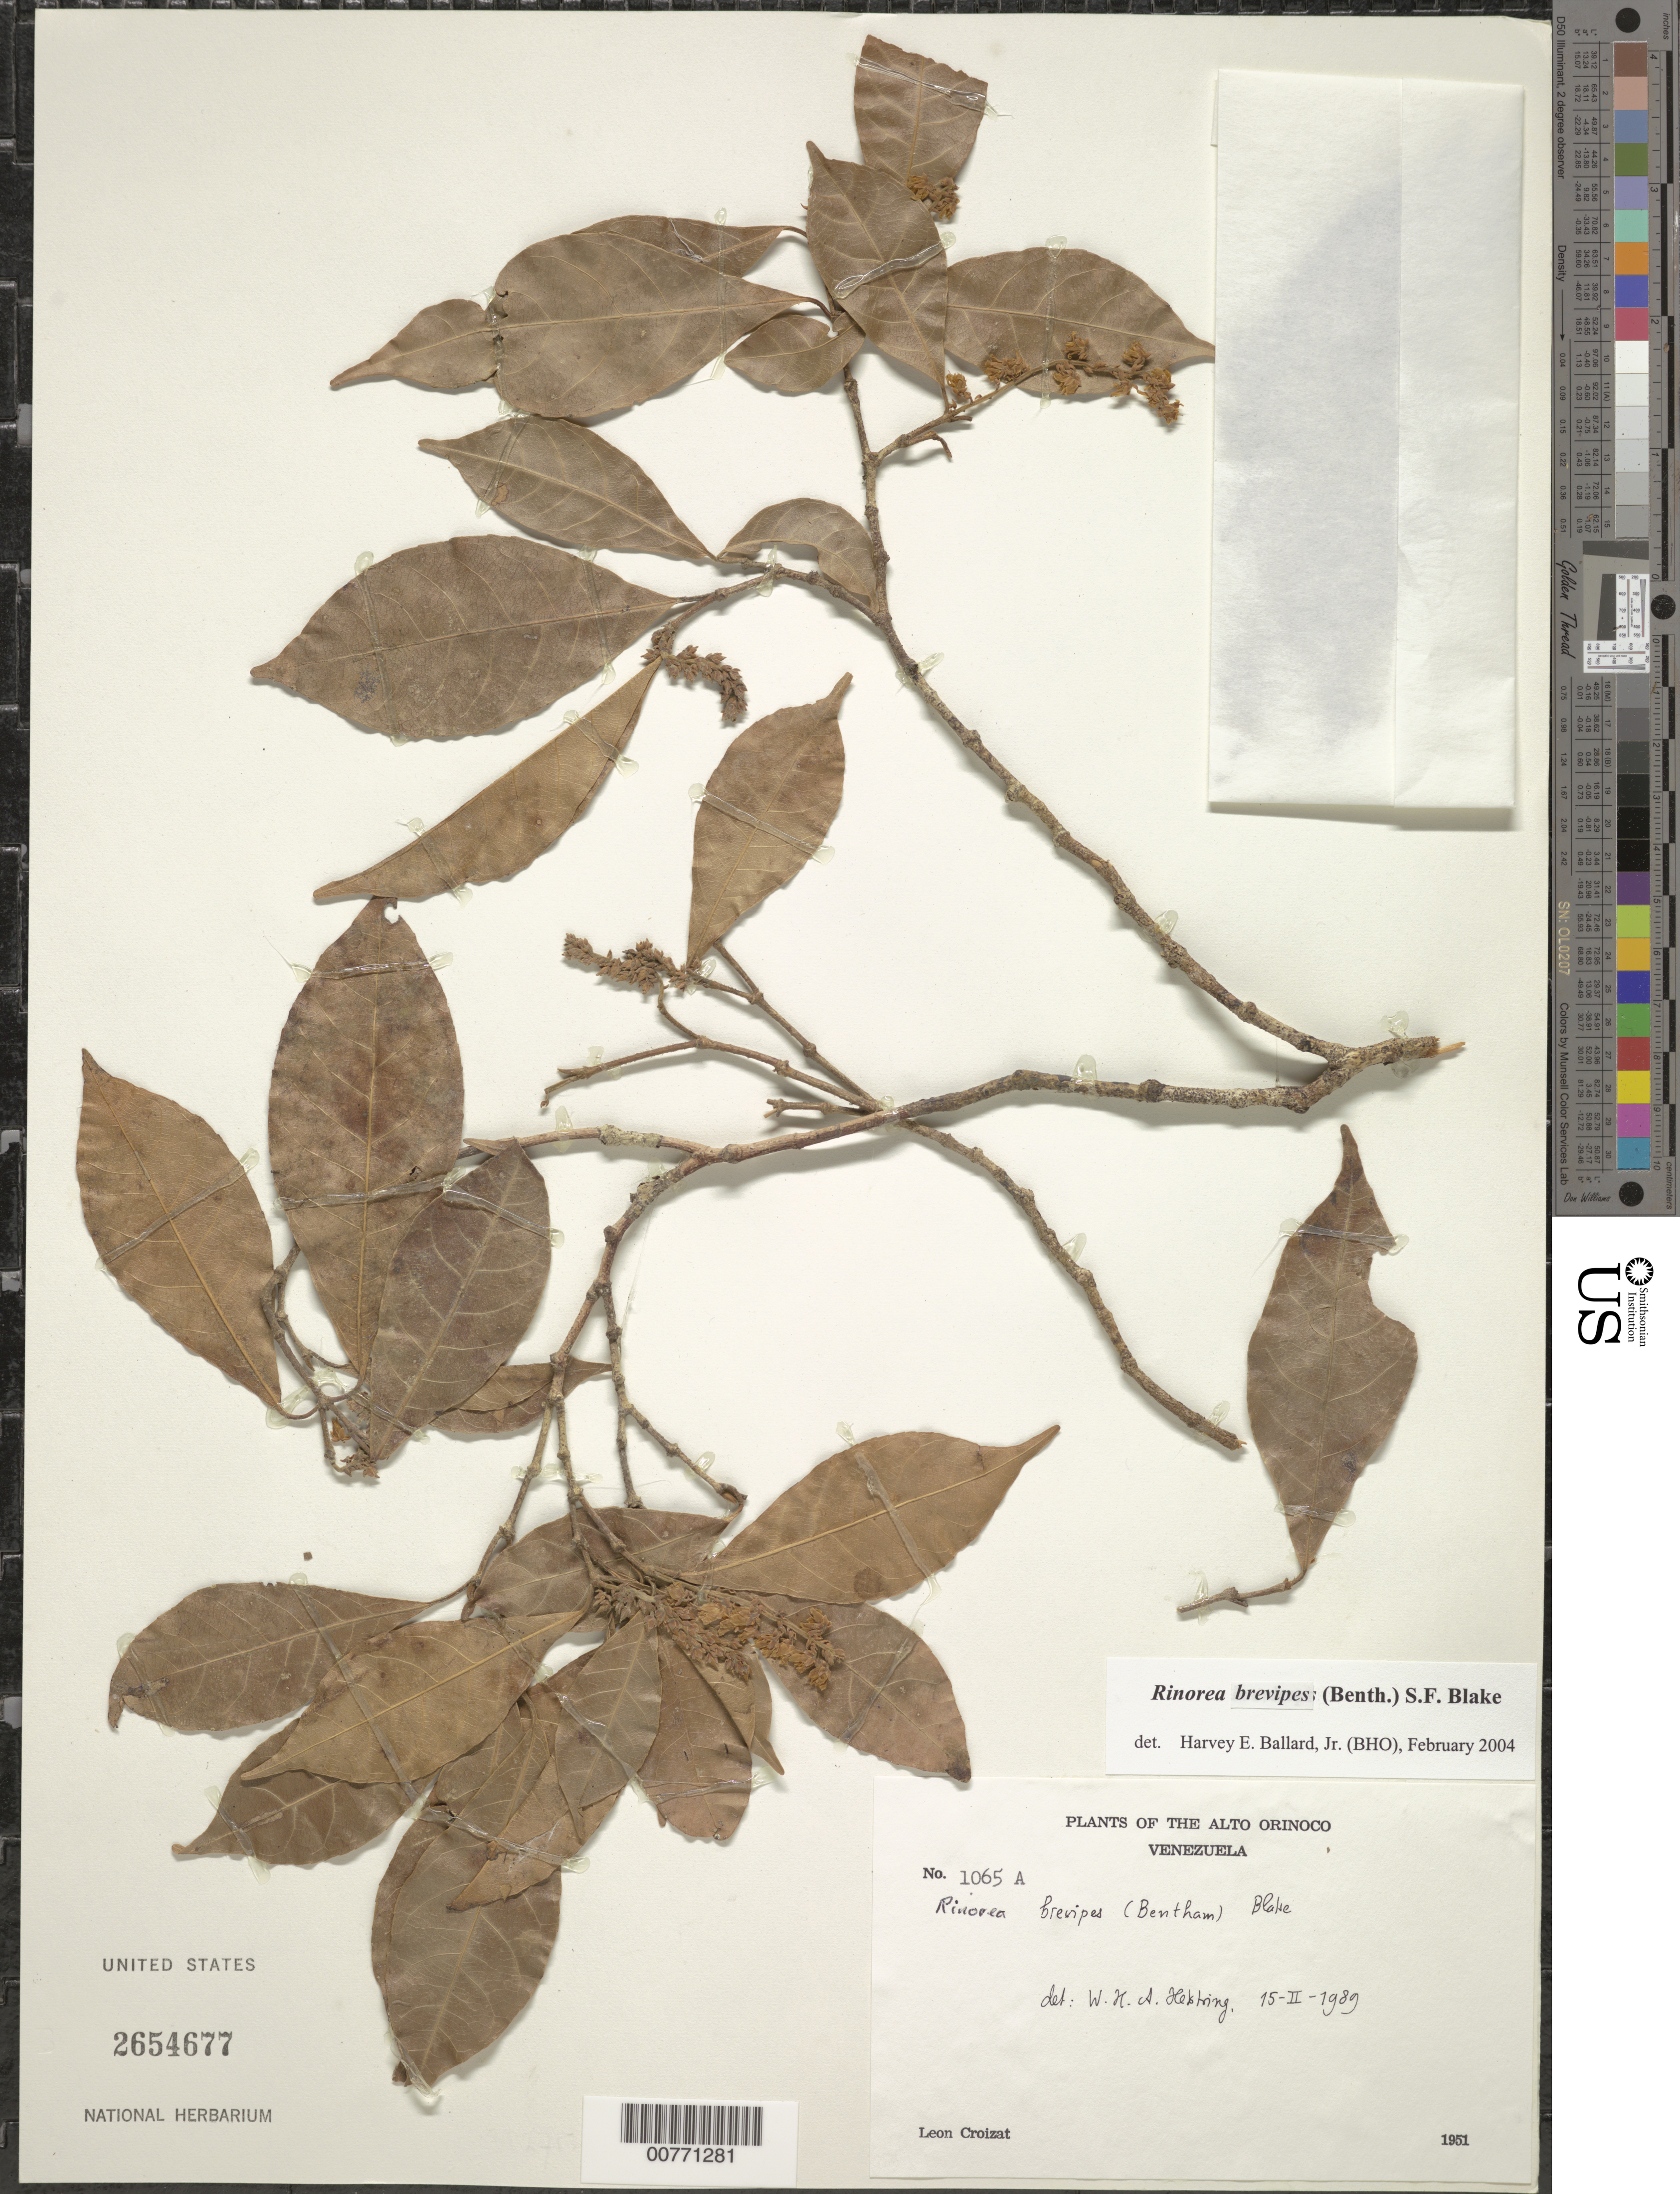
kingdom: Plantae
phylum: Tracheophyta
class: Magnoliopsida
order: Malpighiales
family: Violaceae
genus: Rinorea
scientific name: Rinorea brevipes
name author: (Benth.) S.F. Blake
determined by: Ballard, Harvey E.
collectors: L. C. M. Croizat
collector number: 1065 A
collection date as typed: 1951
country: Venezuela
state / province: Amazonas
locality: Alto Orinoco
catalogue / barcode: US 2654677